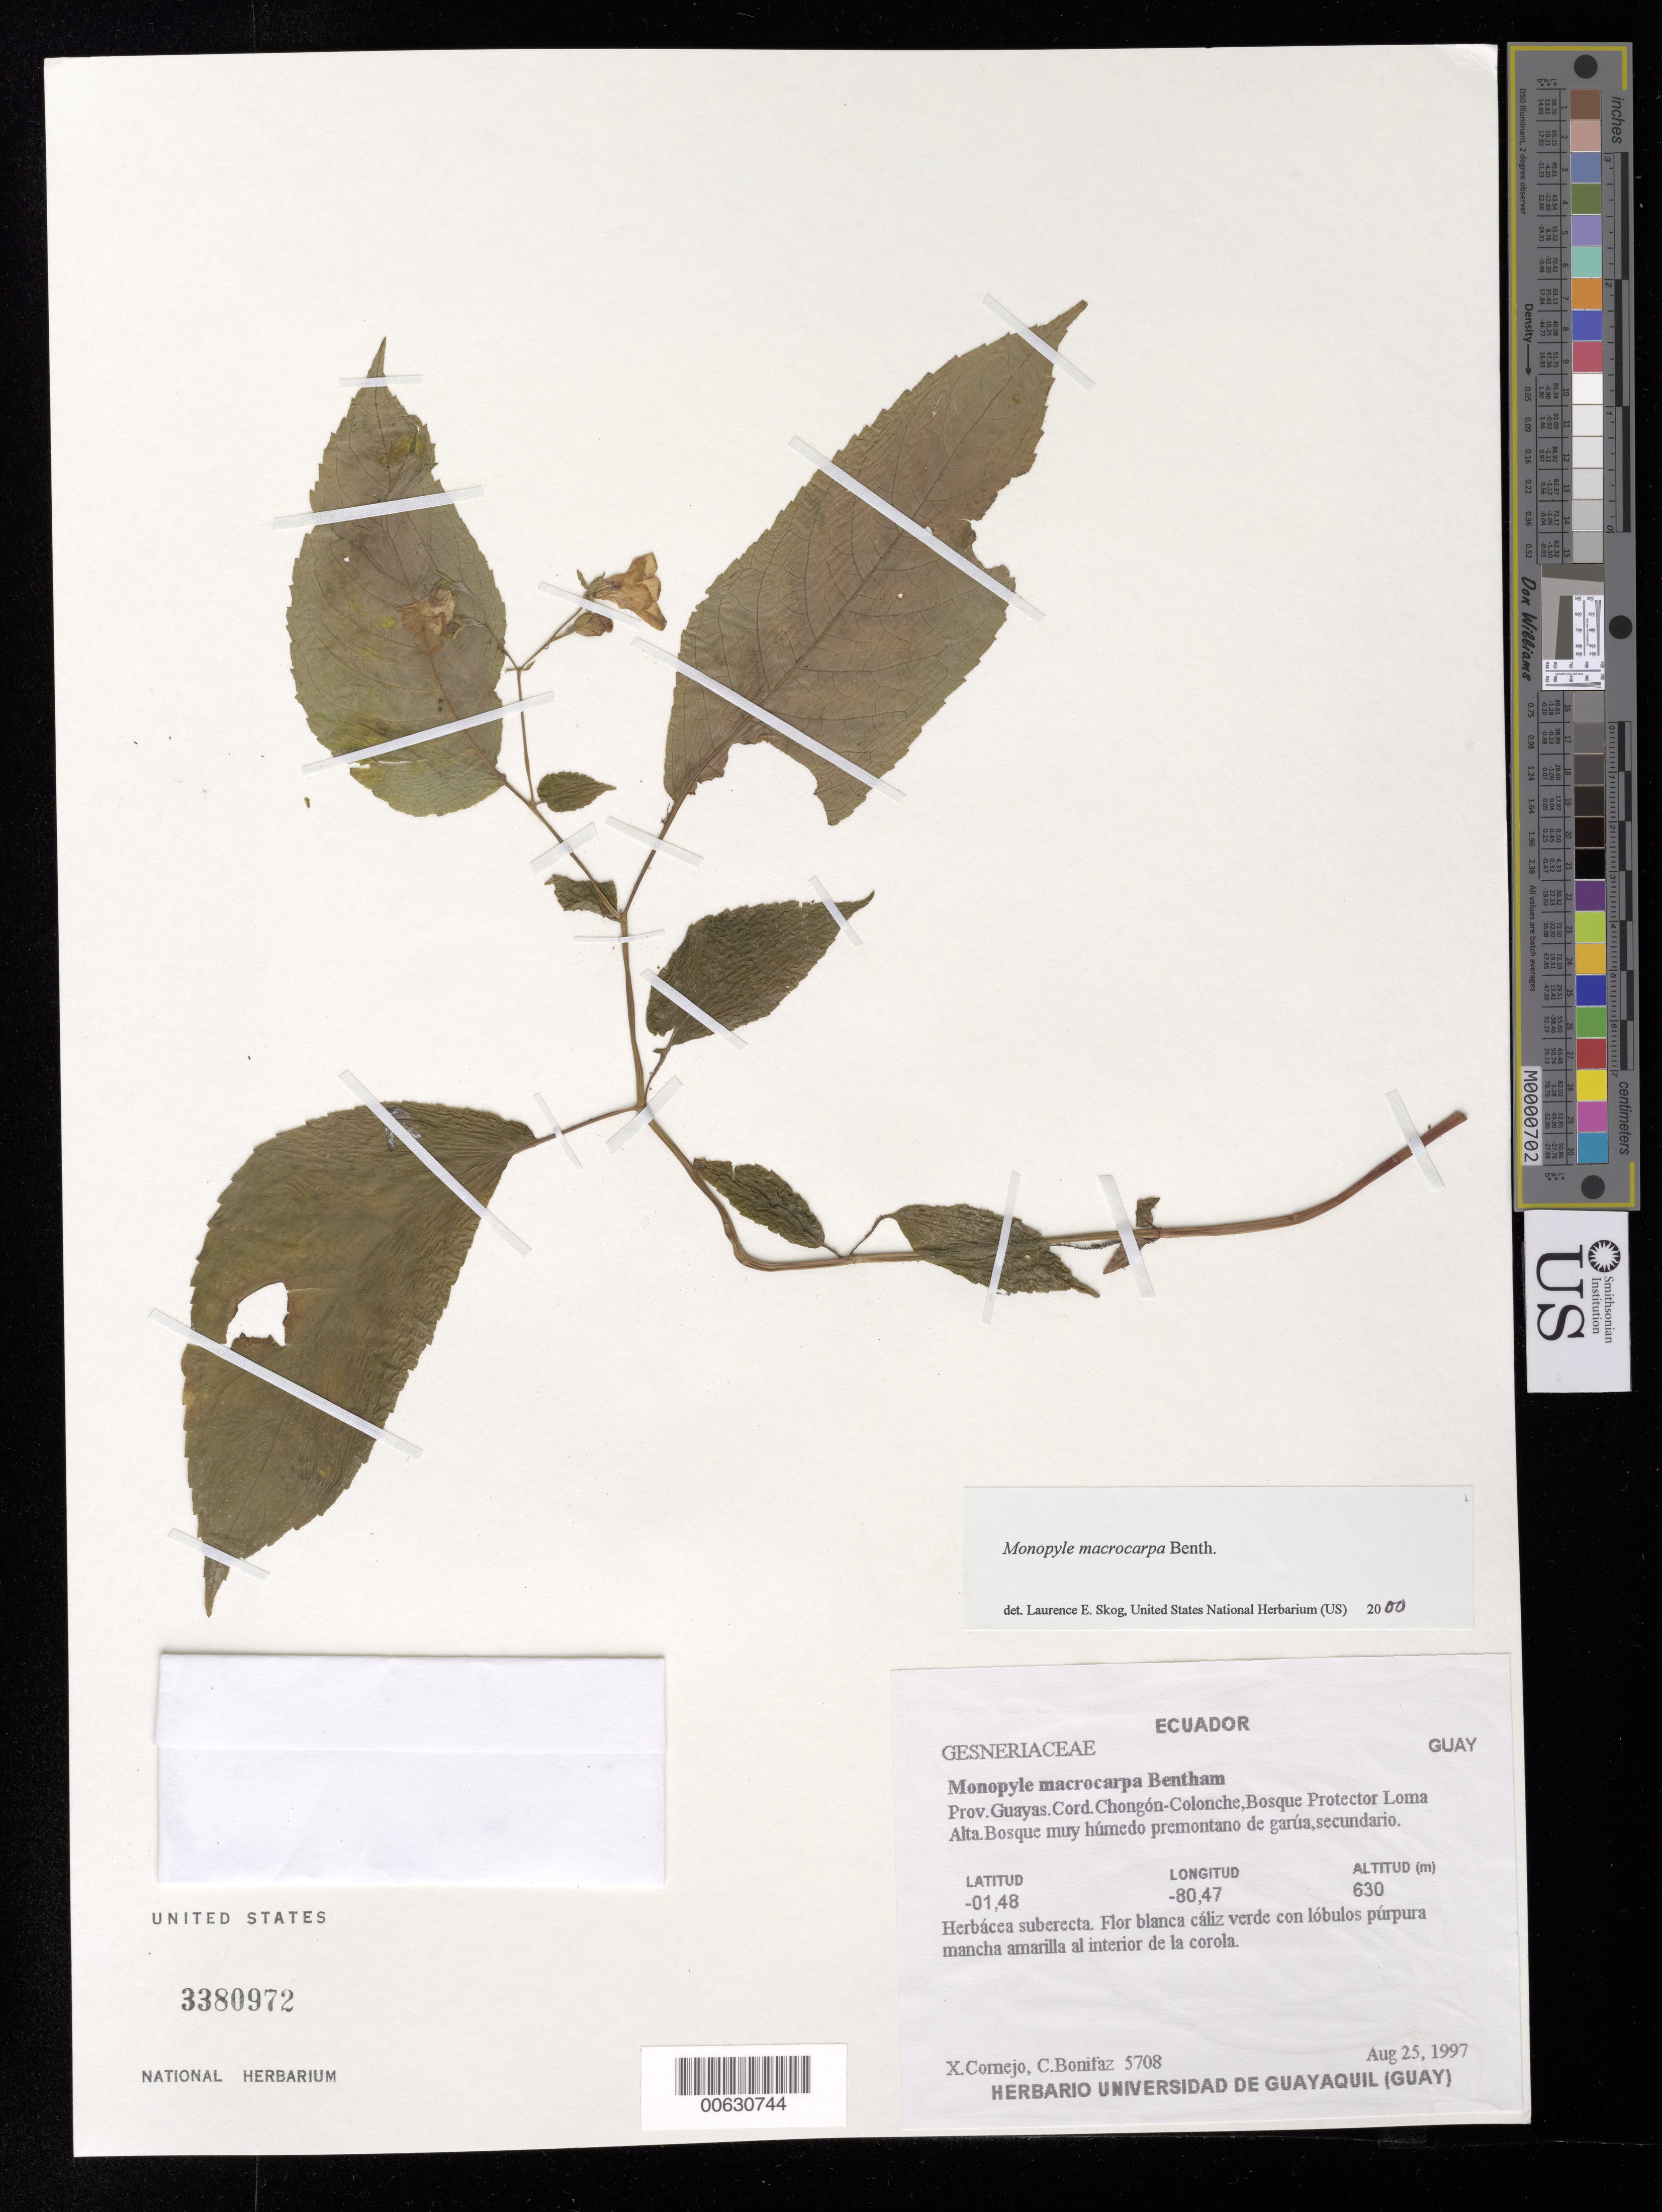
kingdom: Plantae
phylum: Tracheophyta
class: Magnoliopsida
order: Lamiales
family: Gesneriaceae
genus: Monopyle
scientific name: Monopyle macrocarpa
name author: Benth.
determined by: Skog, Laurence E.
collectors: X. F. Cornejo & C. Bonifaz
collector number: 5708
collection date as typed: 25 Aug 1997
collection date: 1997-08-25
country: Ecuador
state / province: Guayas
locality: Cord. Chongón-Colonche, Bosque Protector Loma Alta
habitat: Bosque muy húmedo premontano de garúa, secundario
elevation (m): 630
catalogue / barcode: US 3380972